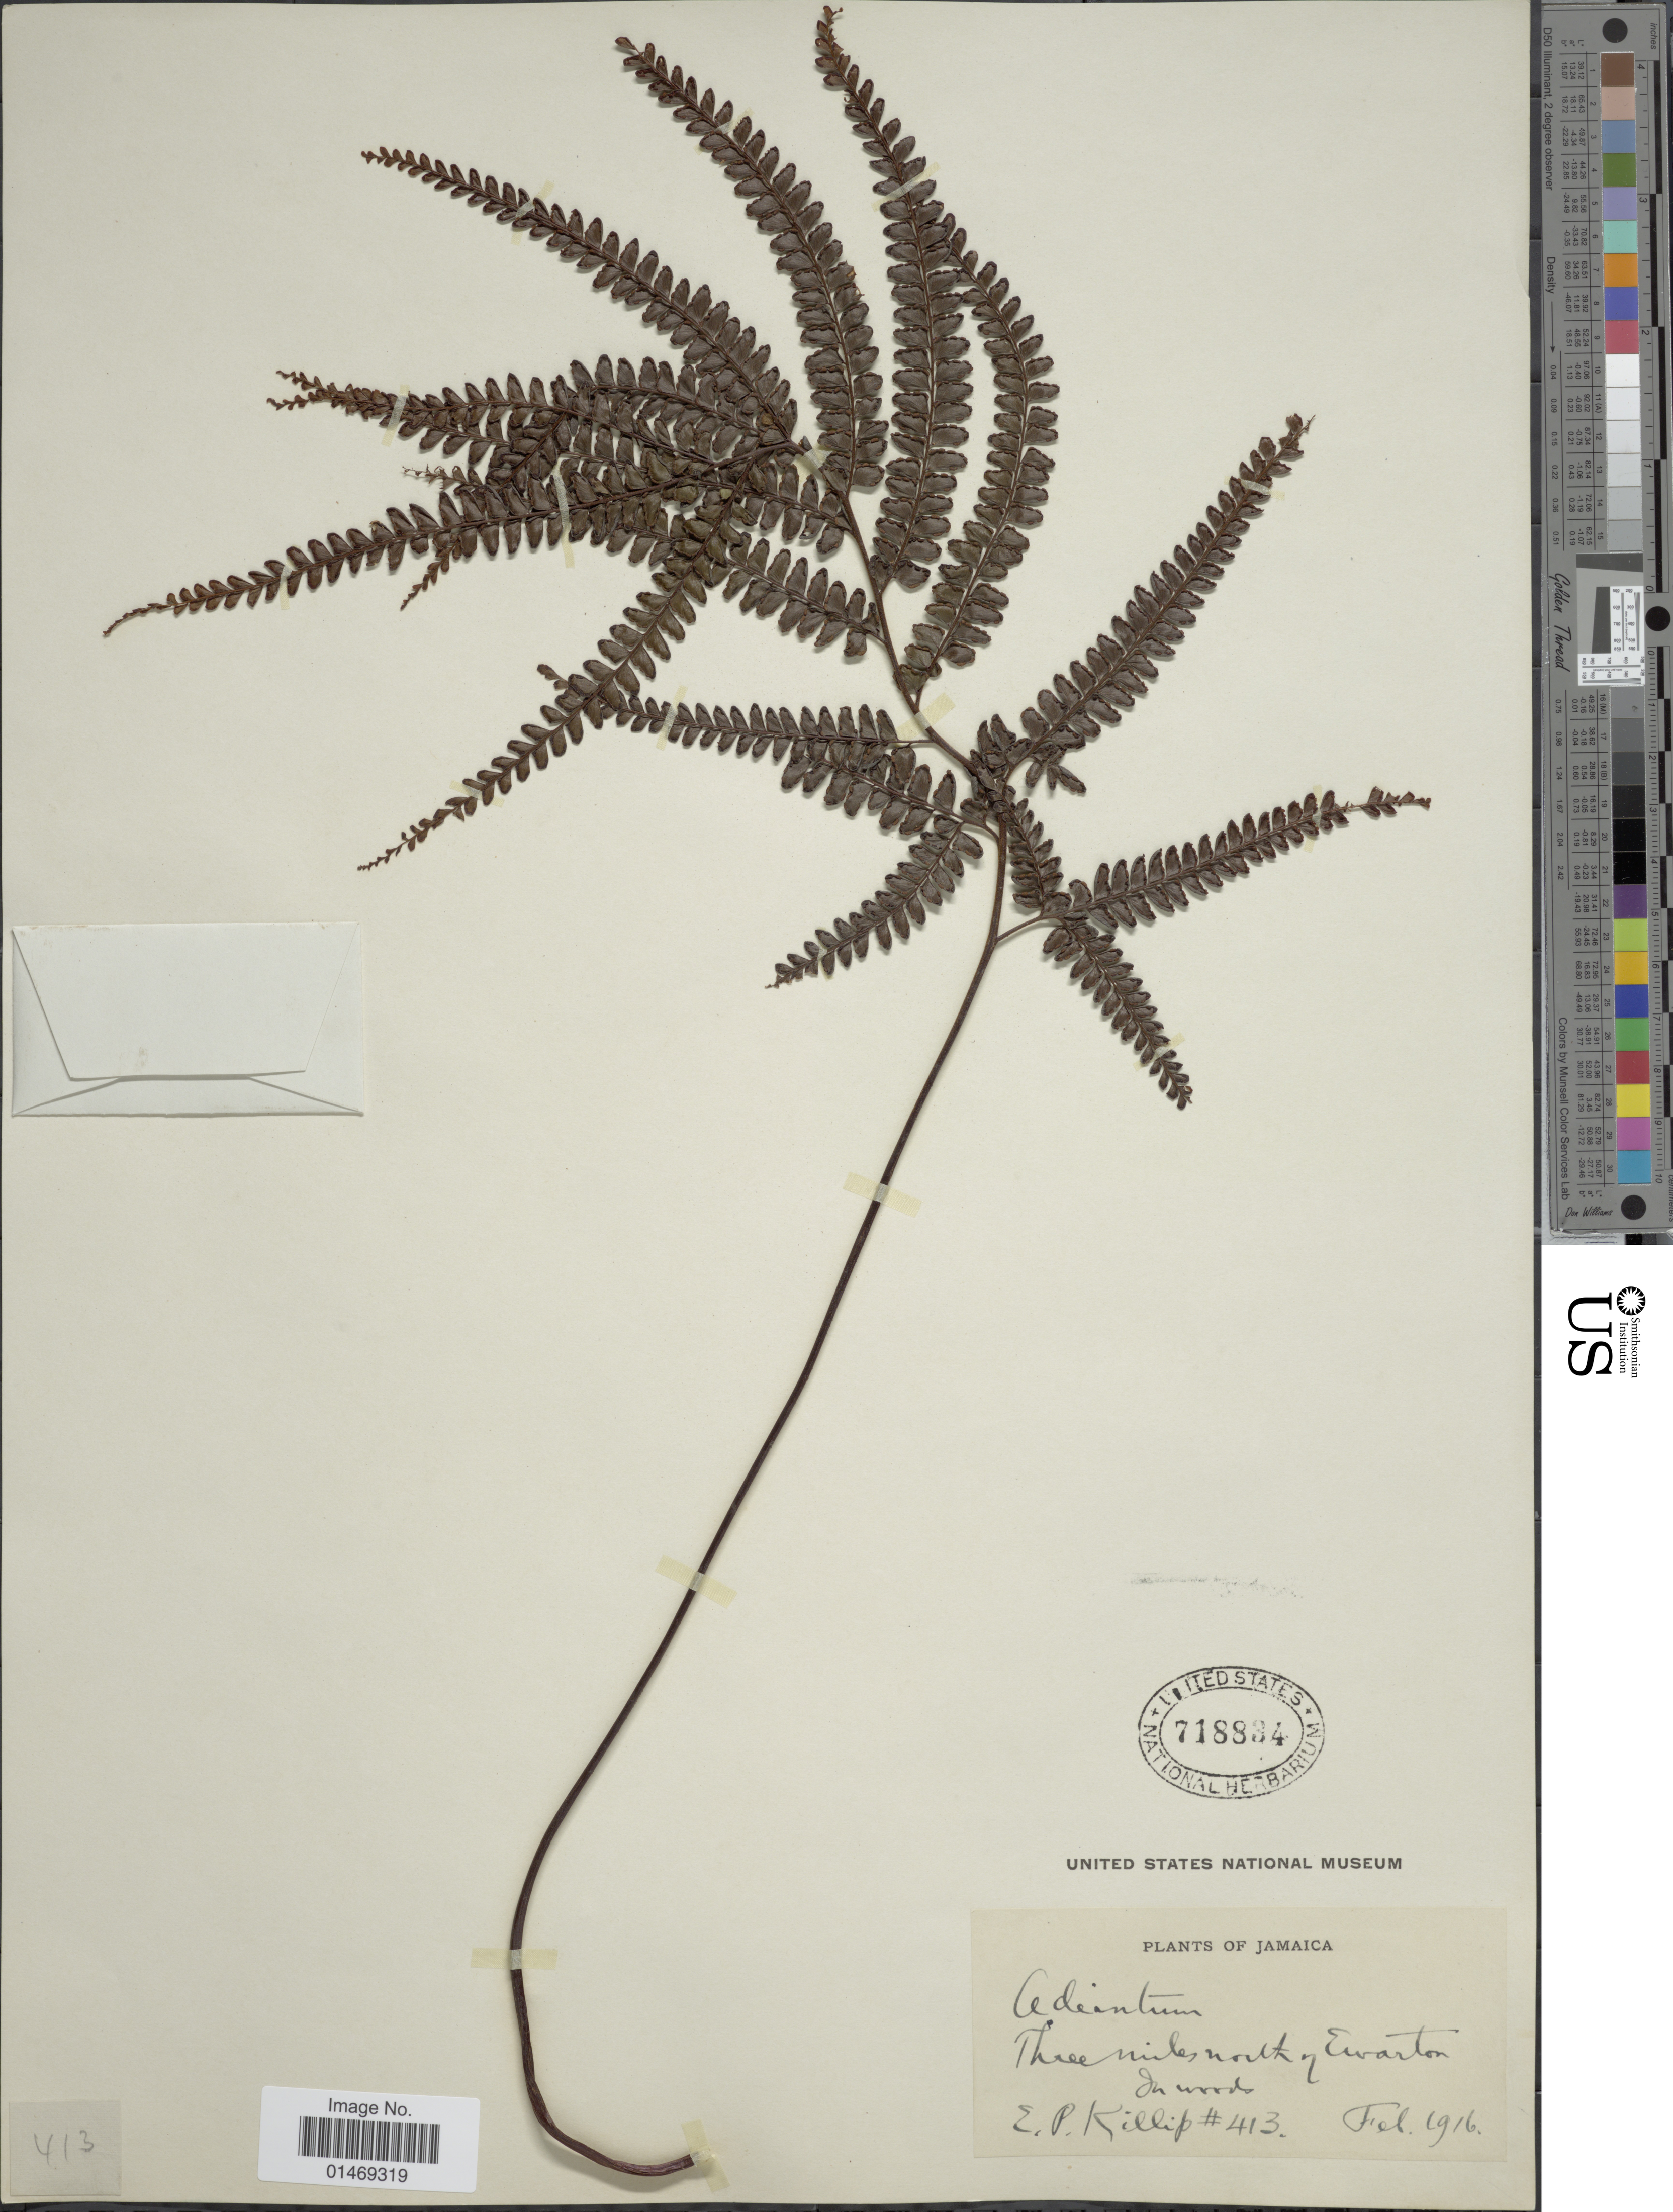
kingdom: Plantae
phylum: Tracheophyta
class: Polypodiopsida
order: Polypodiales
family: Pteridaceae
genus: Adiantum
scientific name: Adiantum pyramidale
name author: (L.) Willd.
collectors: E. P. Killip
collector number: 413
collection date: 1916-02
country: Jamaica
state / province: Saint Catherine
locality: Three miles north in Ewarton, In woods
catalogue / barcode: US 718834